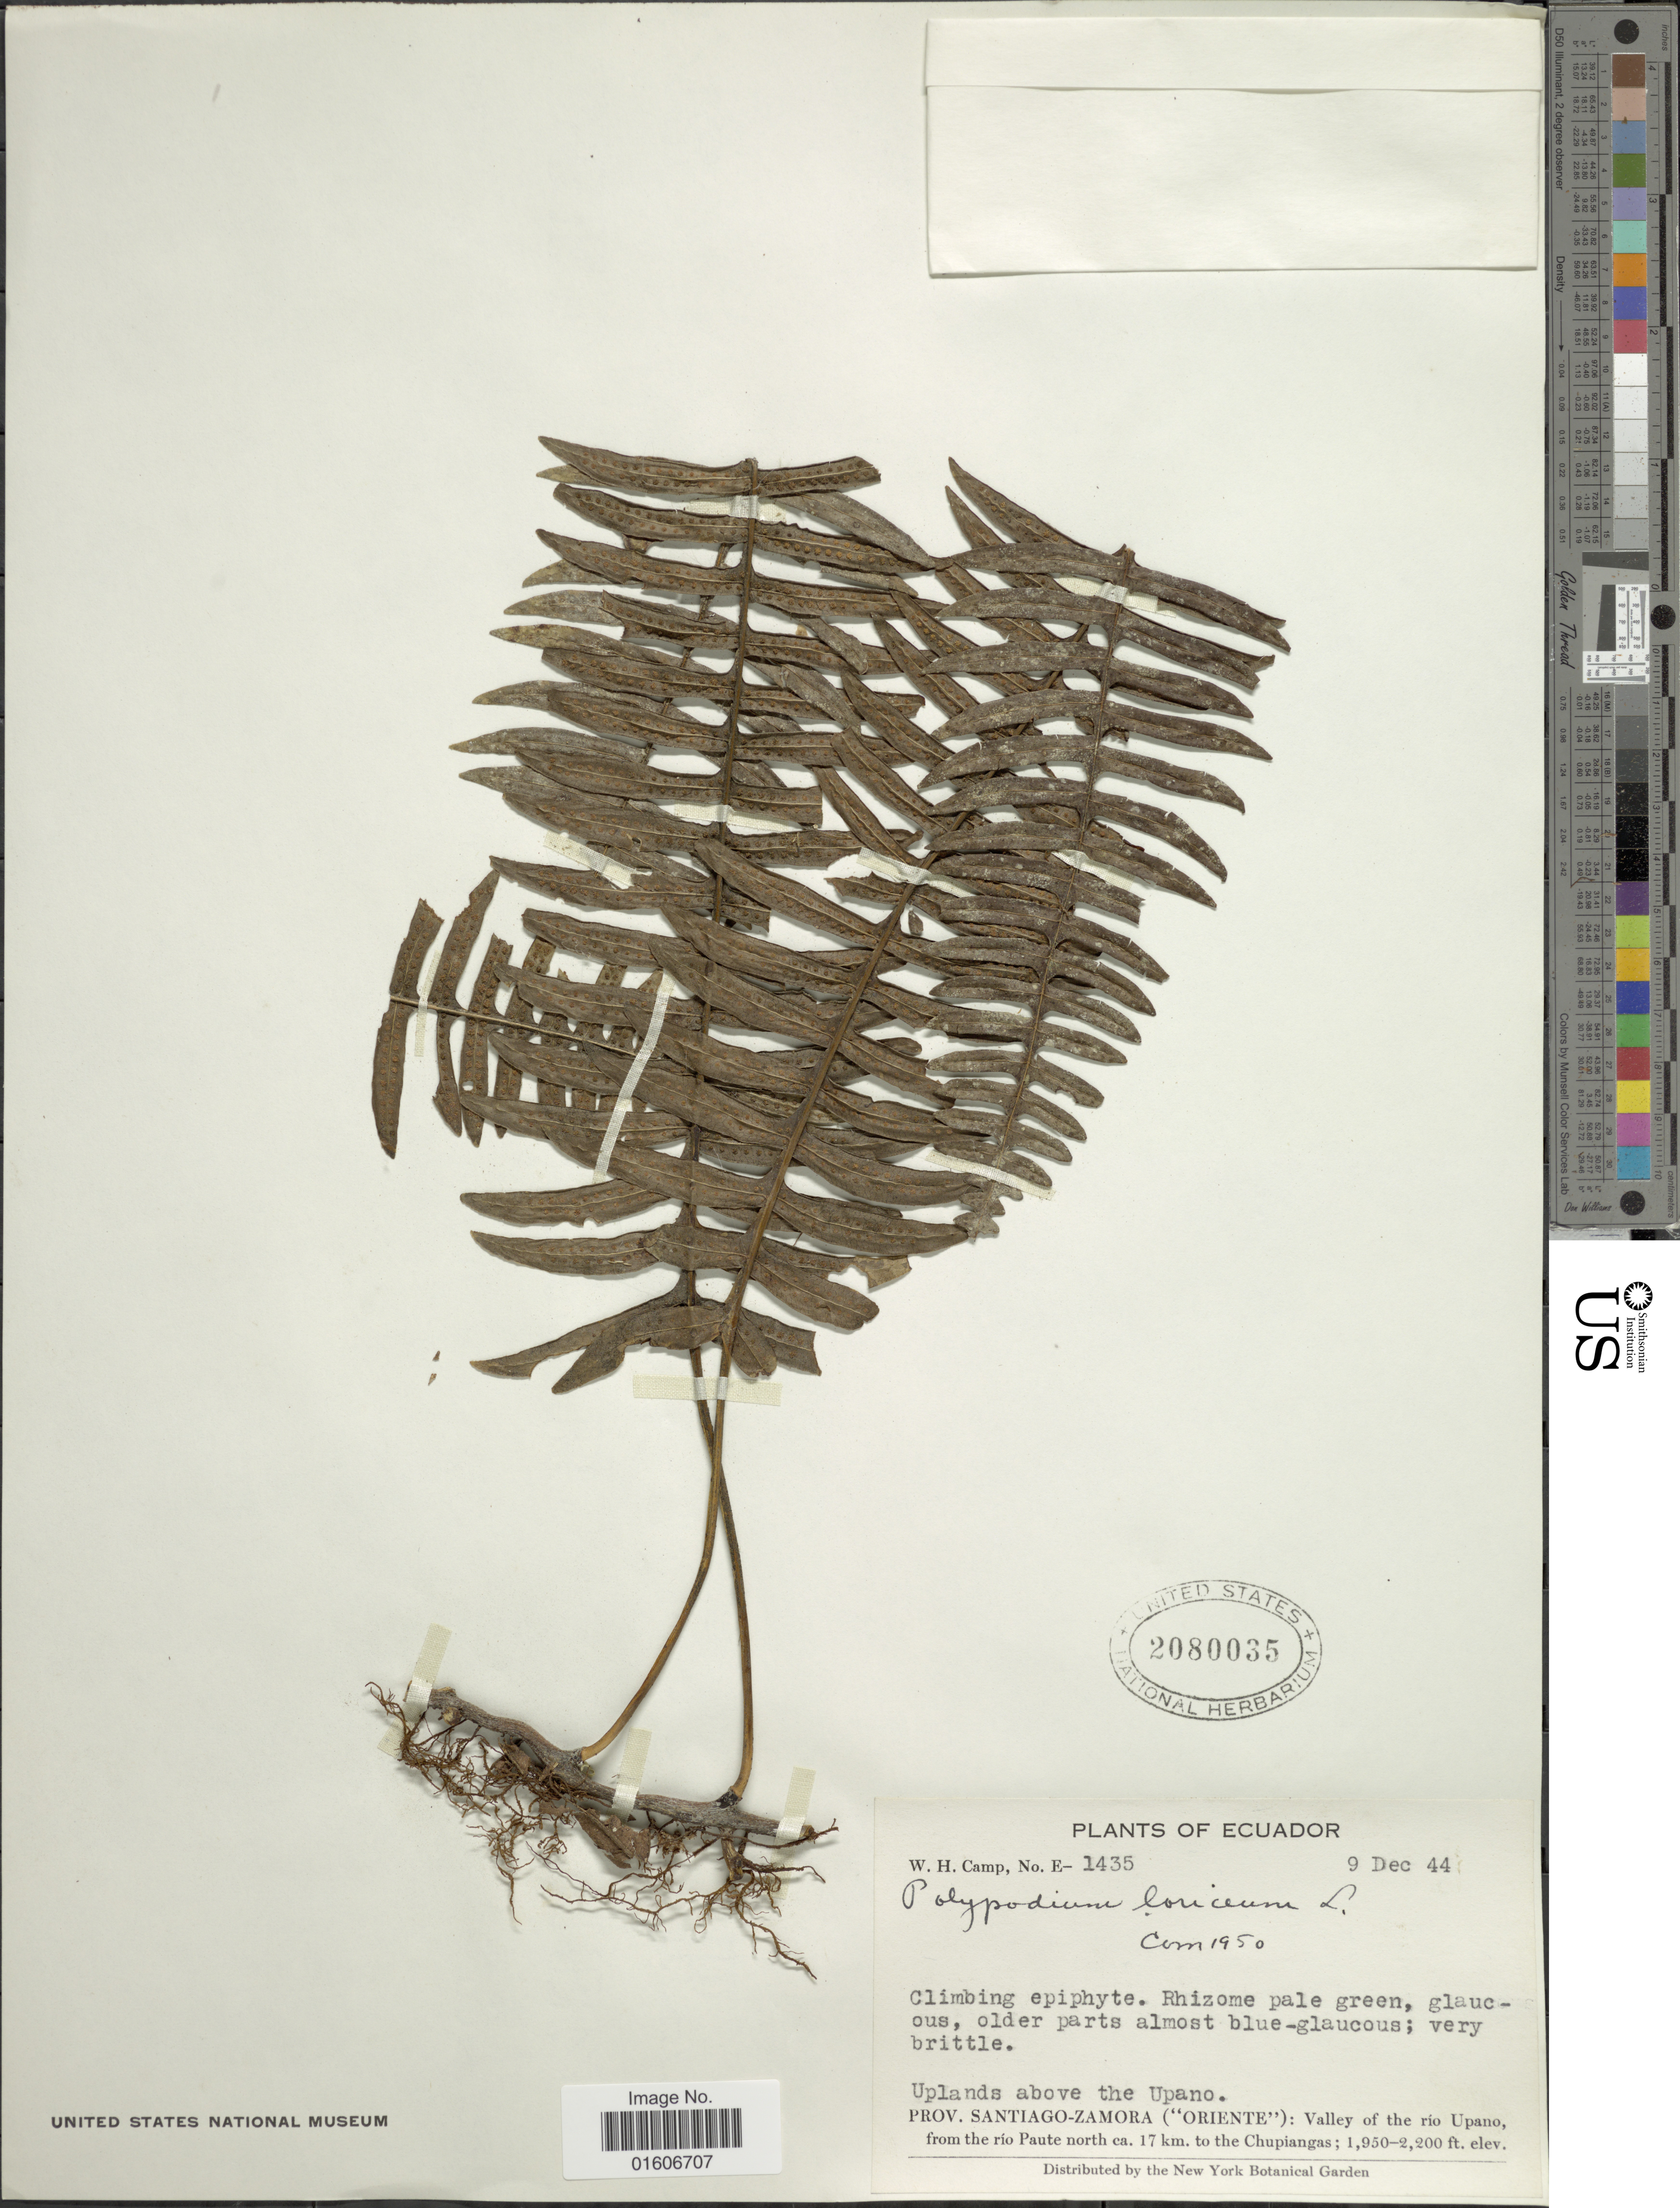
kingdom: Plantae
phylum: Tracheophyta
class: Polypodiopsida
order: Polypodiales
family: Polypodiaceae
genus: Serpocaulon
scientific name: Serpocaulon loriceum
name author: (L.) A.R. Sm.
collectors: W. H. Camp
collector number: E-1435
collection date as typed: Transcribed d/m/y: 9/12/44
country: Ecuador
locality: Uplands above the Upano, Prov. Santiago-Zamora ('Oriente'): valley of the río Upano, from the río Paute north ca. 17 km. to the Chupiangas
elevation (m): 594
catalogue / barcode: US 2080035